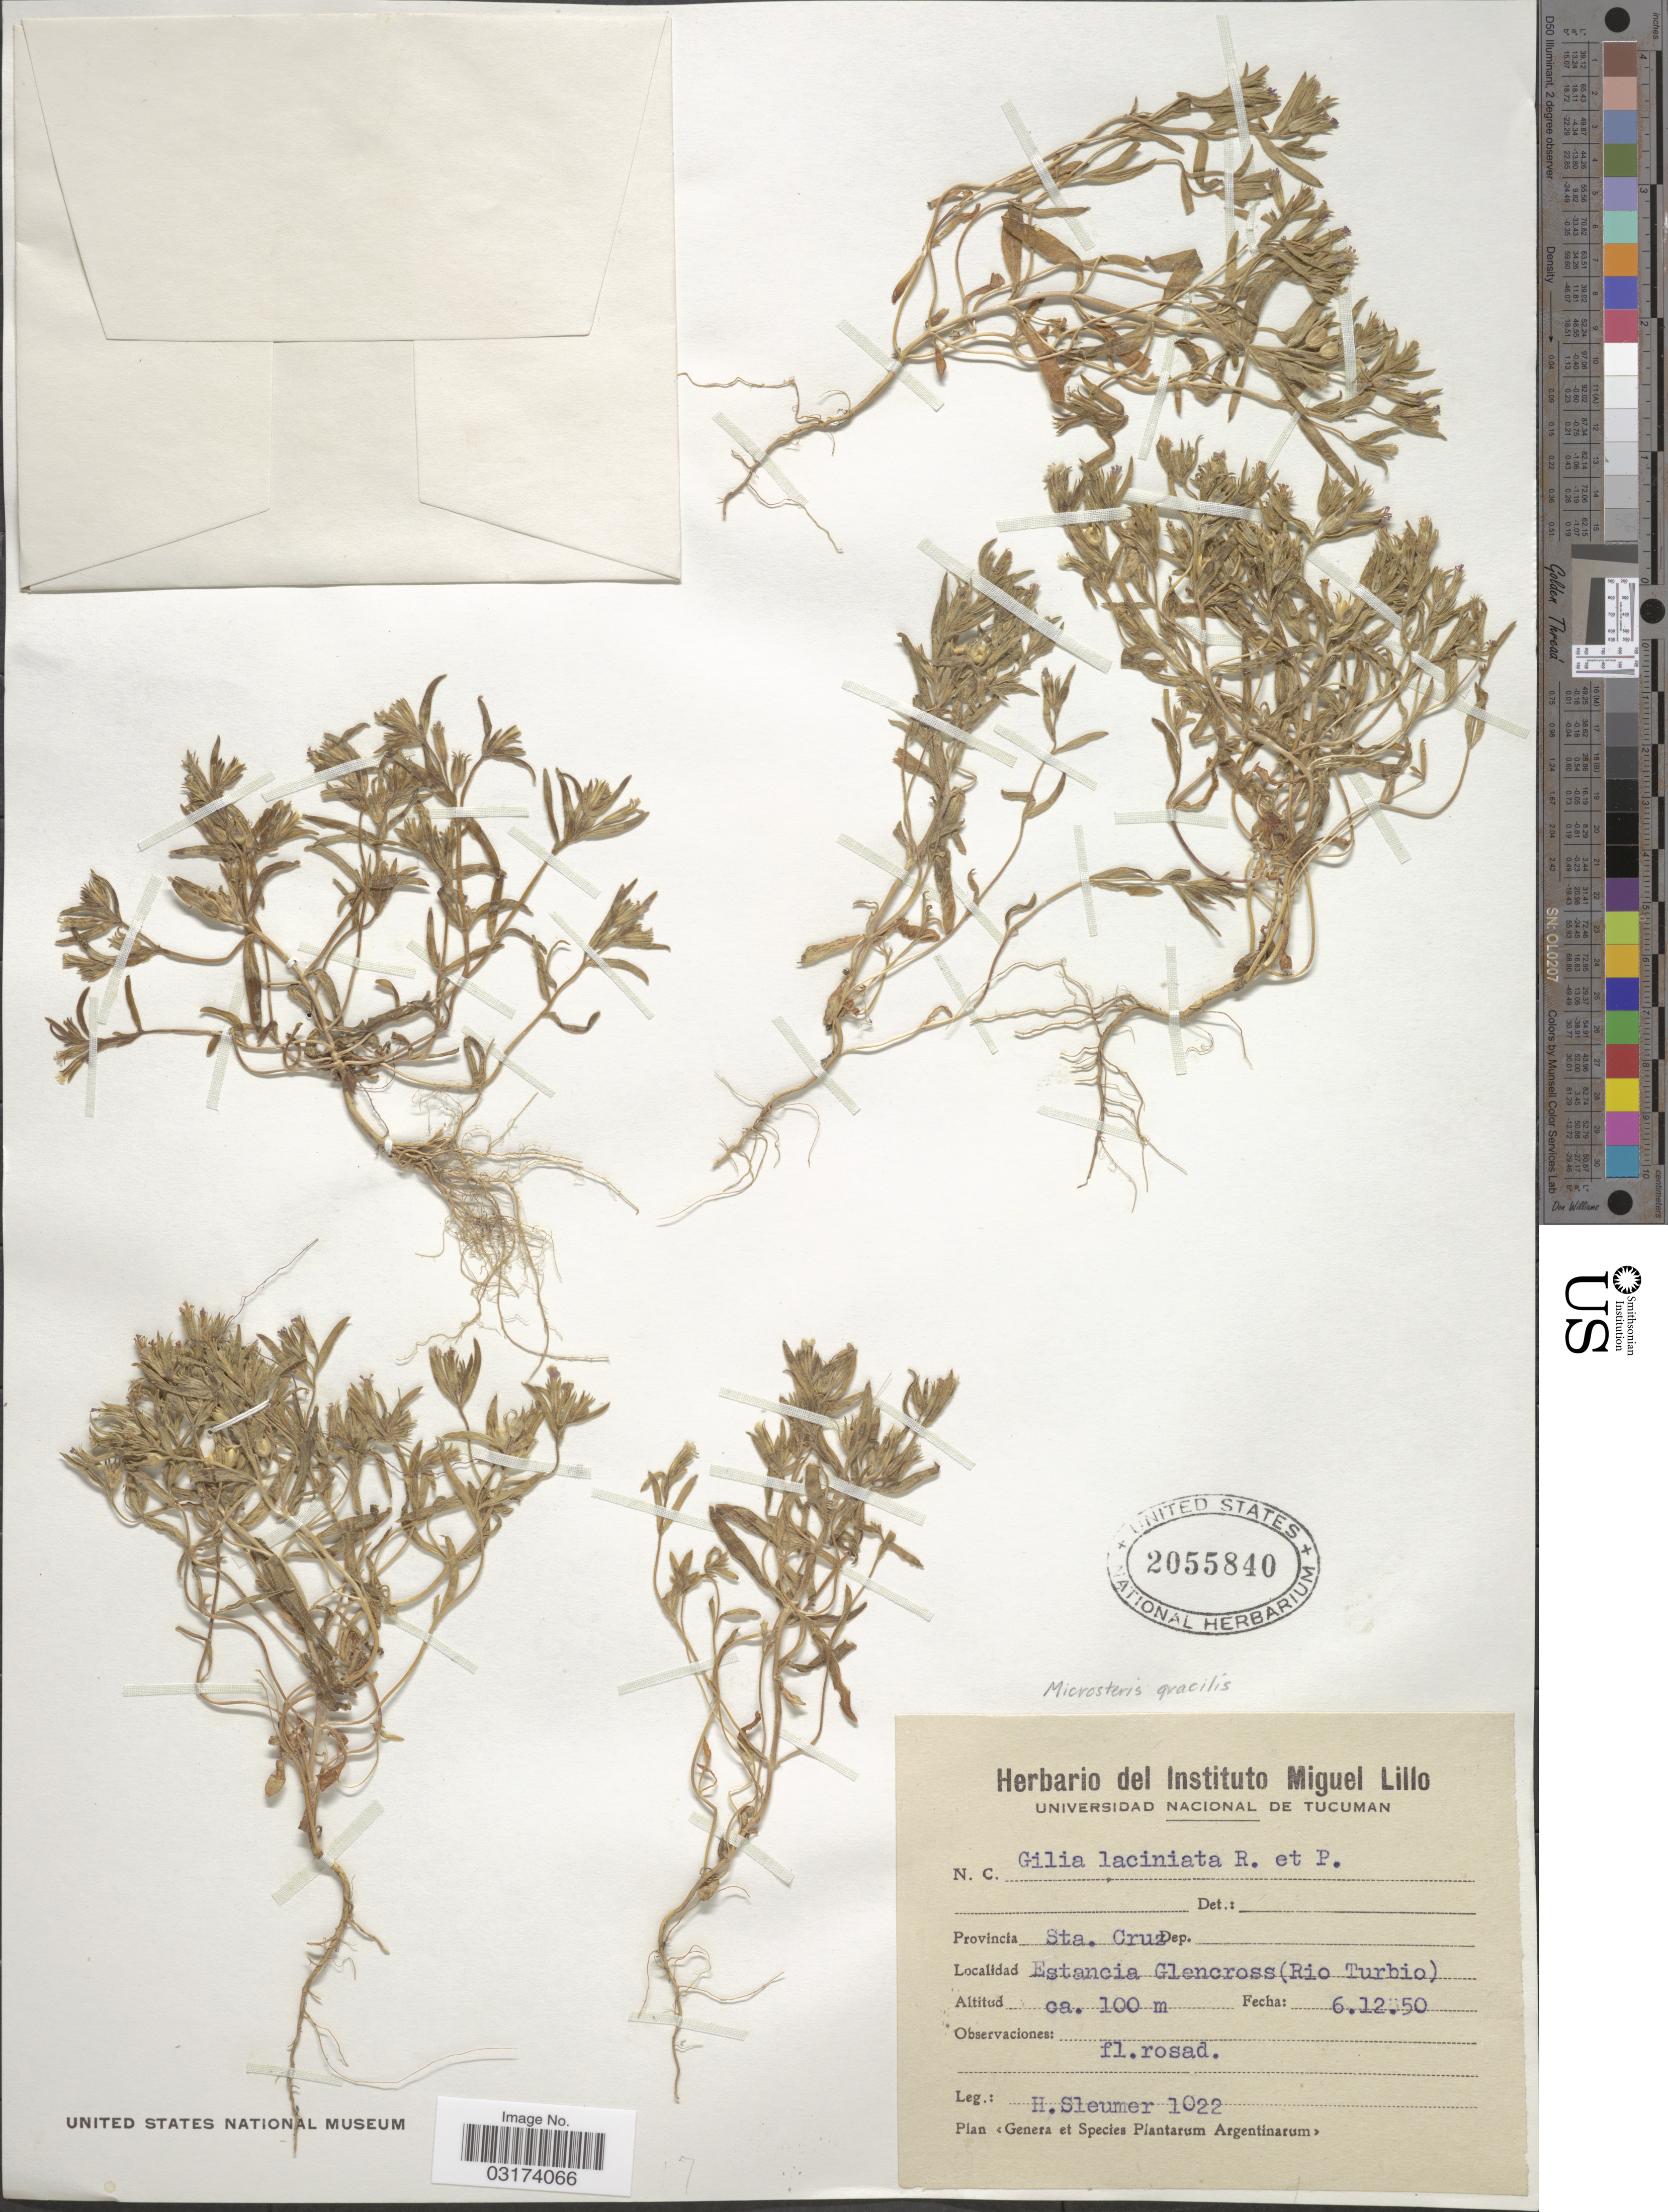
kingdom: Plantae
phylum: Tracheophyta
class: Magnoliopsida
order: Ericales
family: Polemoniaceae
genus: Microsteris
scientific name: Microsteris gracilis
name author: (Hook.) Greene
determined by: (US) Smithsonian Institution - National Museum of Natural History - Department of Botany (UNITED STATES)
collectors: H. O. Sleumer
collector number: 1022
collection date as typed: Transcribed d/m/y: 6/12/50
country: Argentina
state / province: Santa Cruz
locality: Estancia Glencross (Rio Turbio).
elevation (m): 100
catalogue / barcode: US 2055840